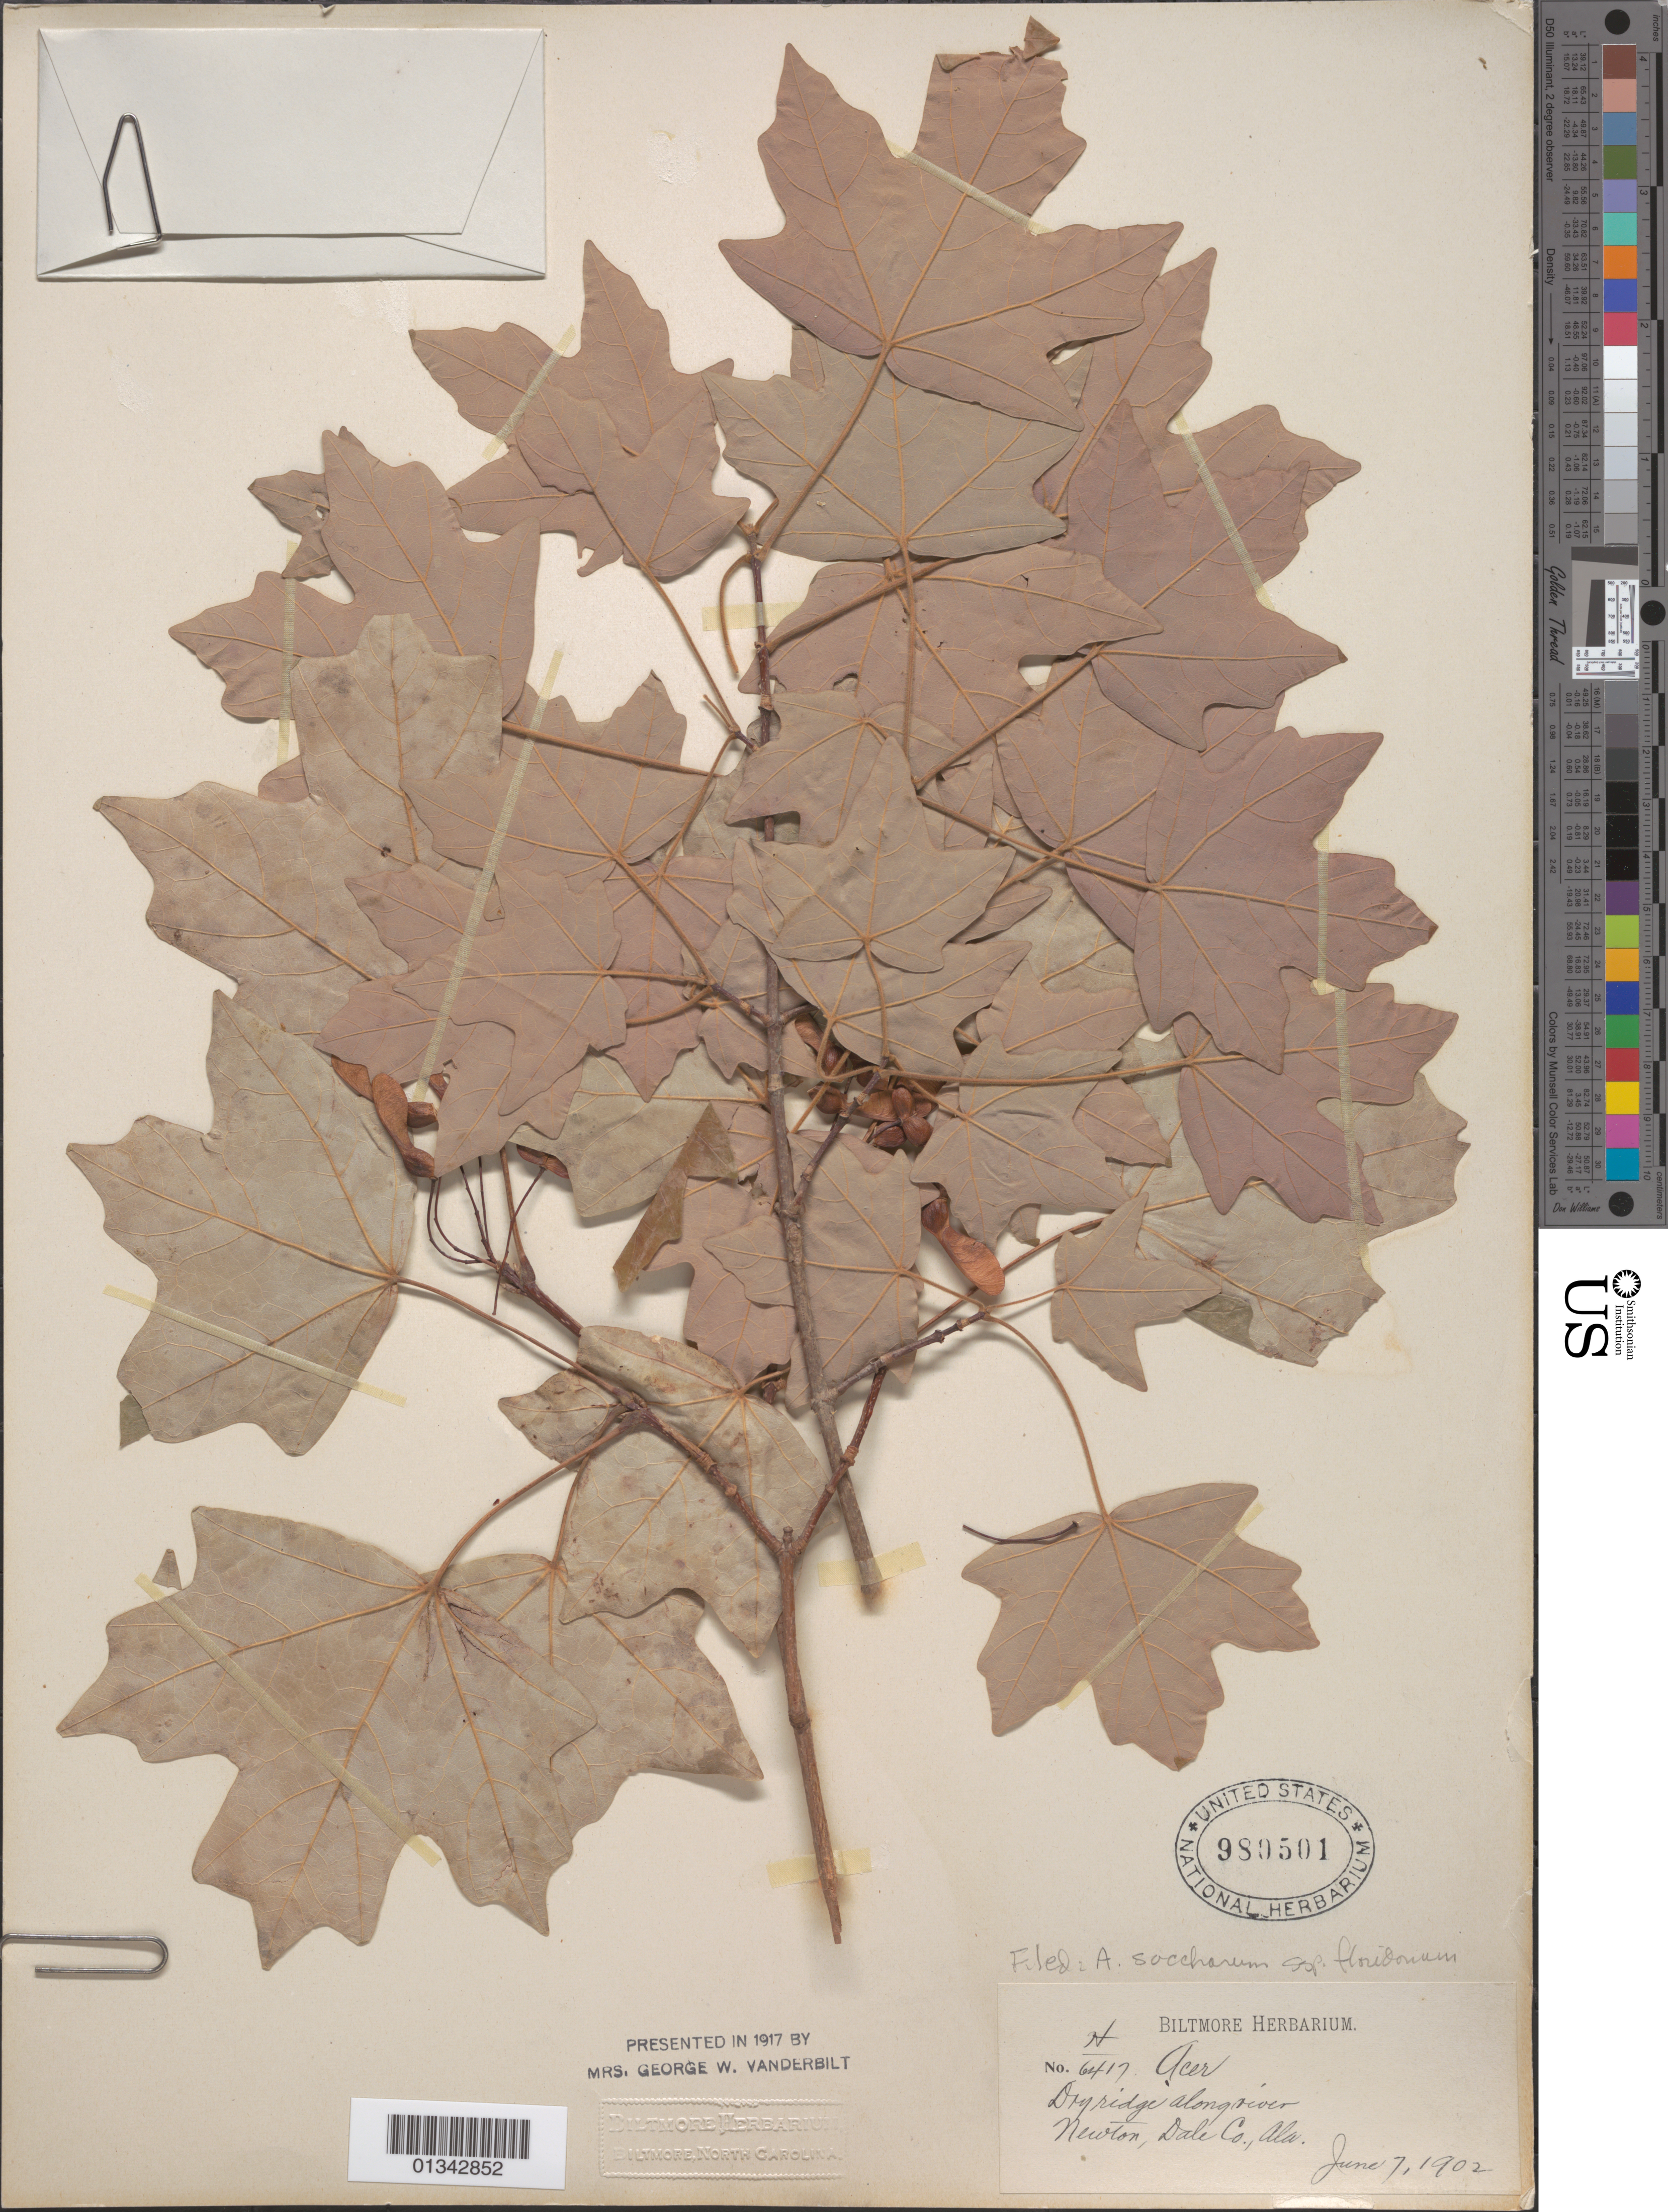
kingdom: Plantae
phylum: Tracheophyta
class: Magnoliopsida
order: Sapindales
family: Sapindaceae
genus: Acer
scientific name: Acer saccharum subsp. floridanum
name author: (Chapm.) Desmarais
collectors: Biltmore Herbarium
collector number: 6417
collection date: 1902-06-07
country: United States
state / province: Alabama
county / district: Dale County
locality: Dale County, Newton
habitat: Dry ridge along river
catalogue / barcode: US 989501